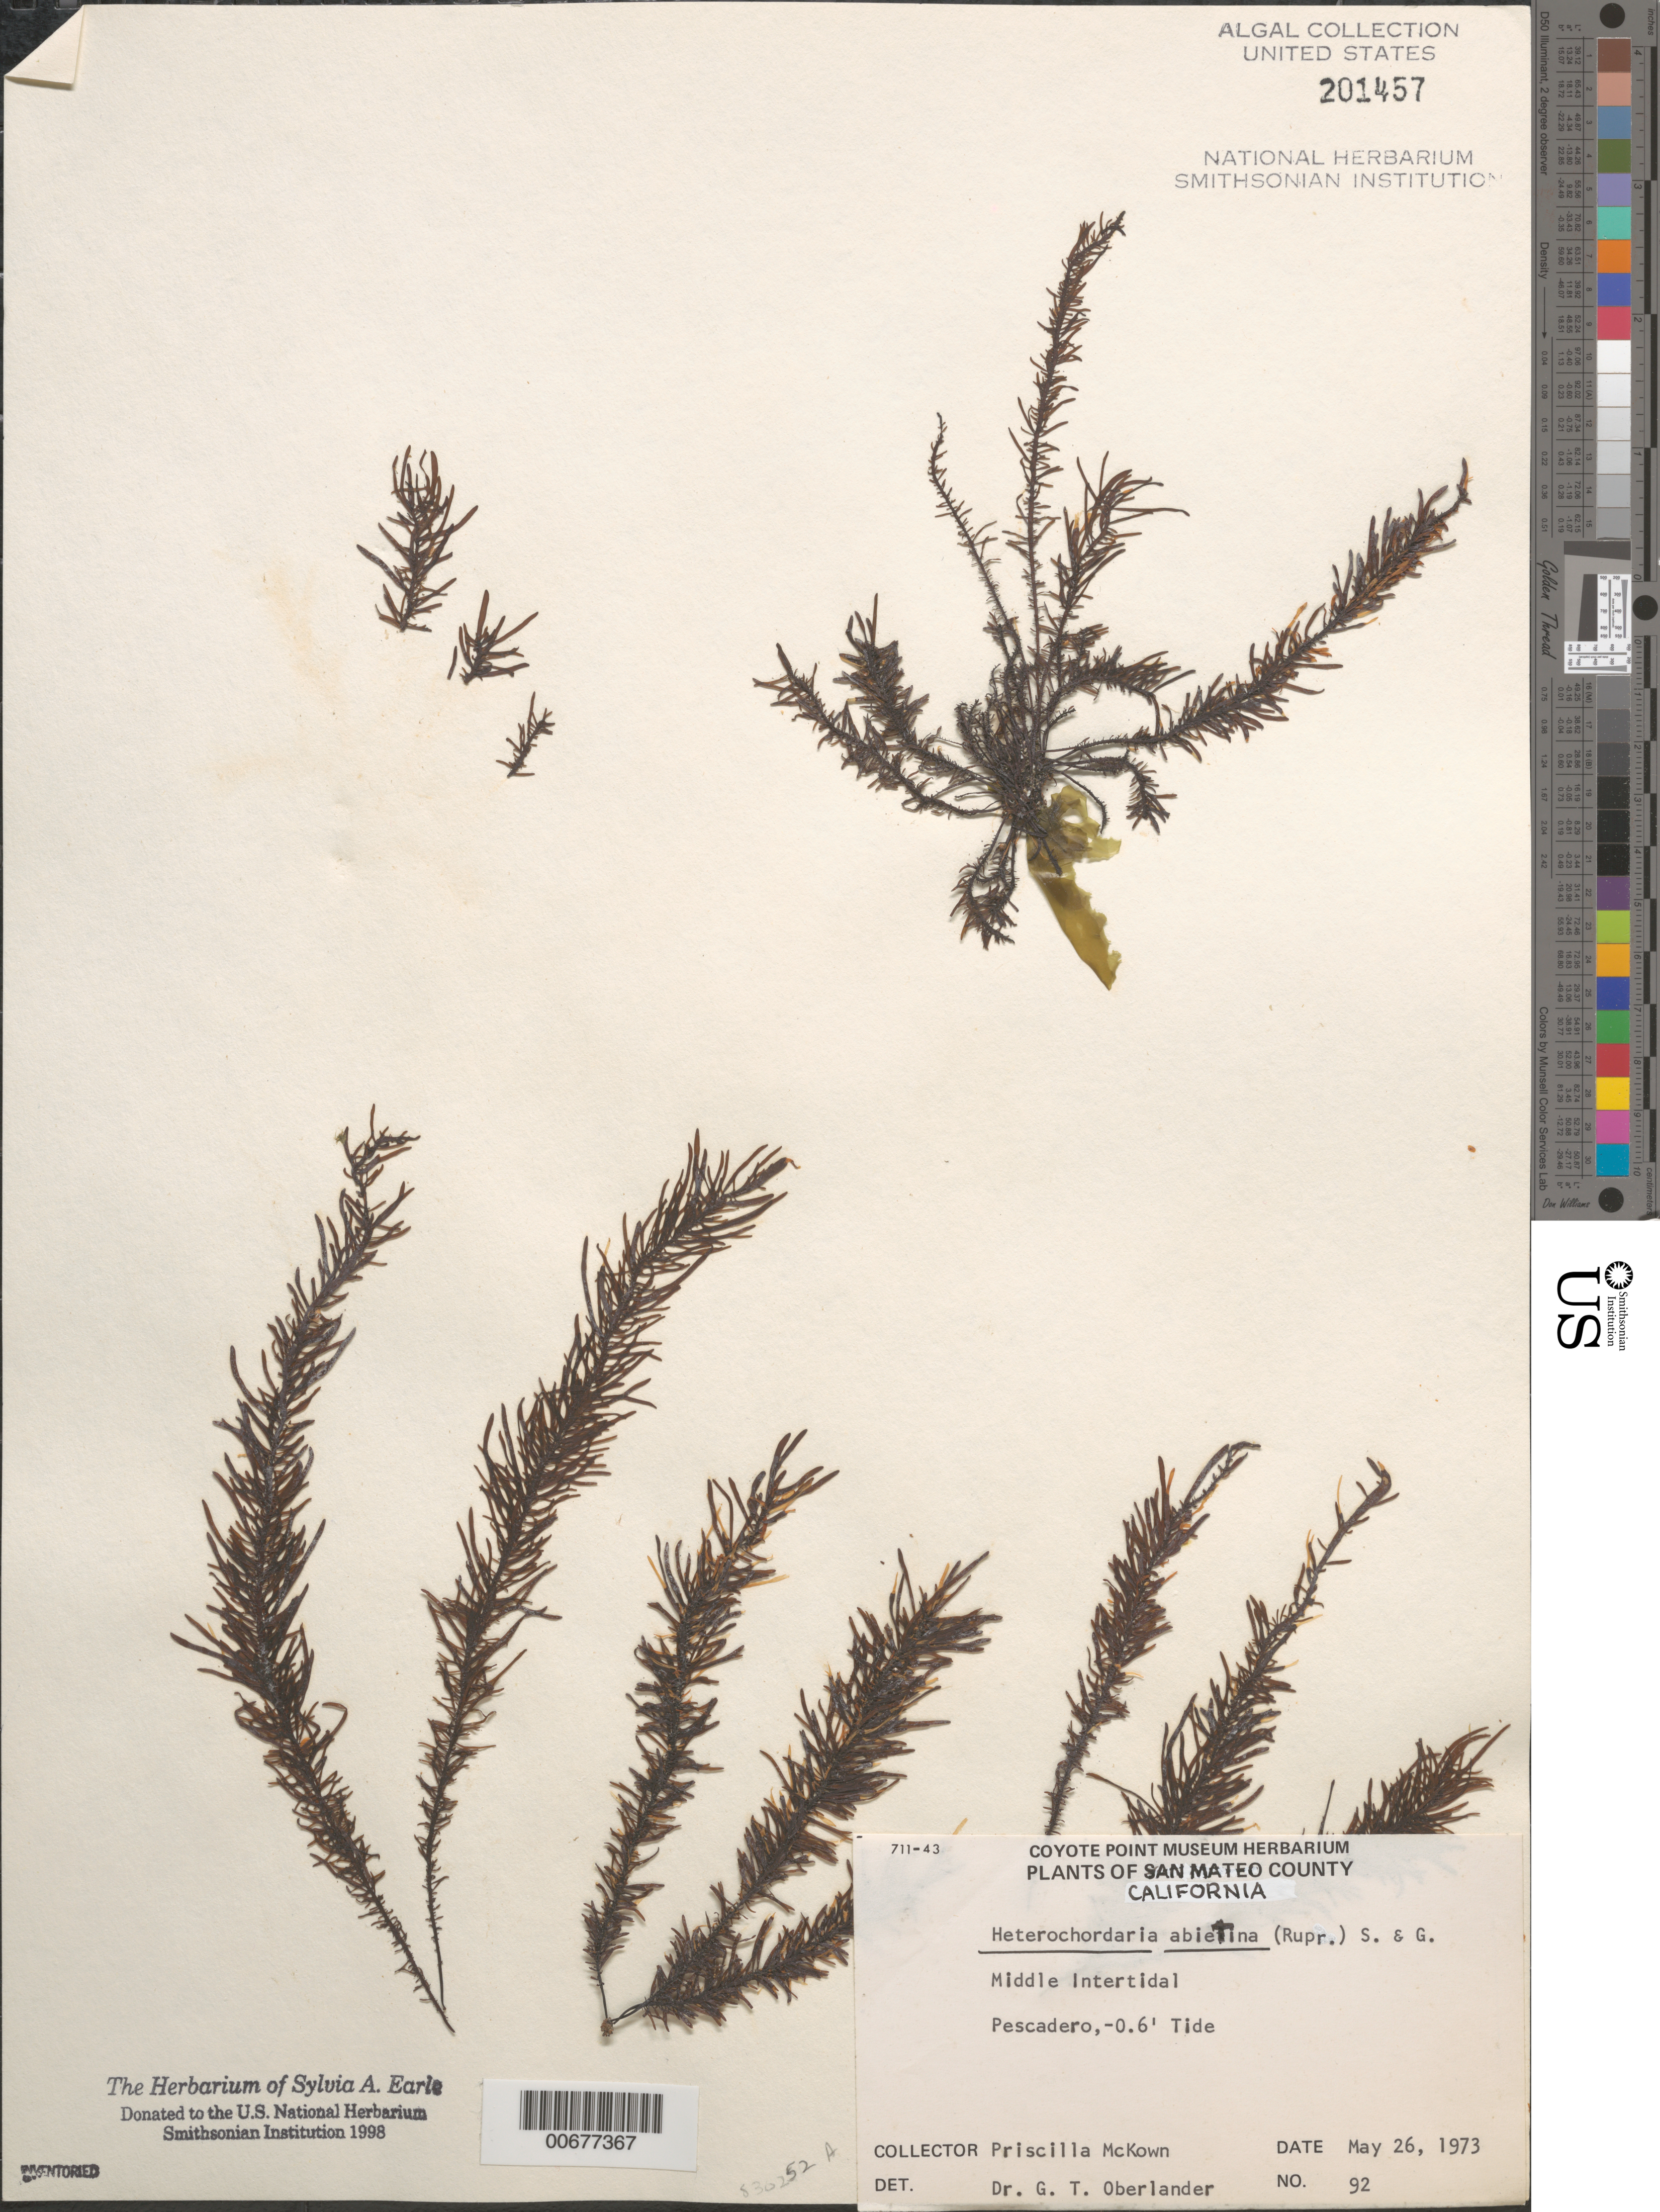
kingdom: Chromista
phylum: Ochrophyta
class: Phaeophyceae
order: Ectocarpales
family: Chordariaceae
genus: Analipus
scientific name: Analipus japonicus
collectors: P. McKown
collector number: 92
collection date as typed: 26 May 1973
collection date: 1973-05-26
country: United States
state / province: California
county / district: San Mateo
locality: Pescadero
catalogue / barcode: US 201457